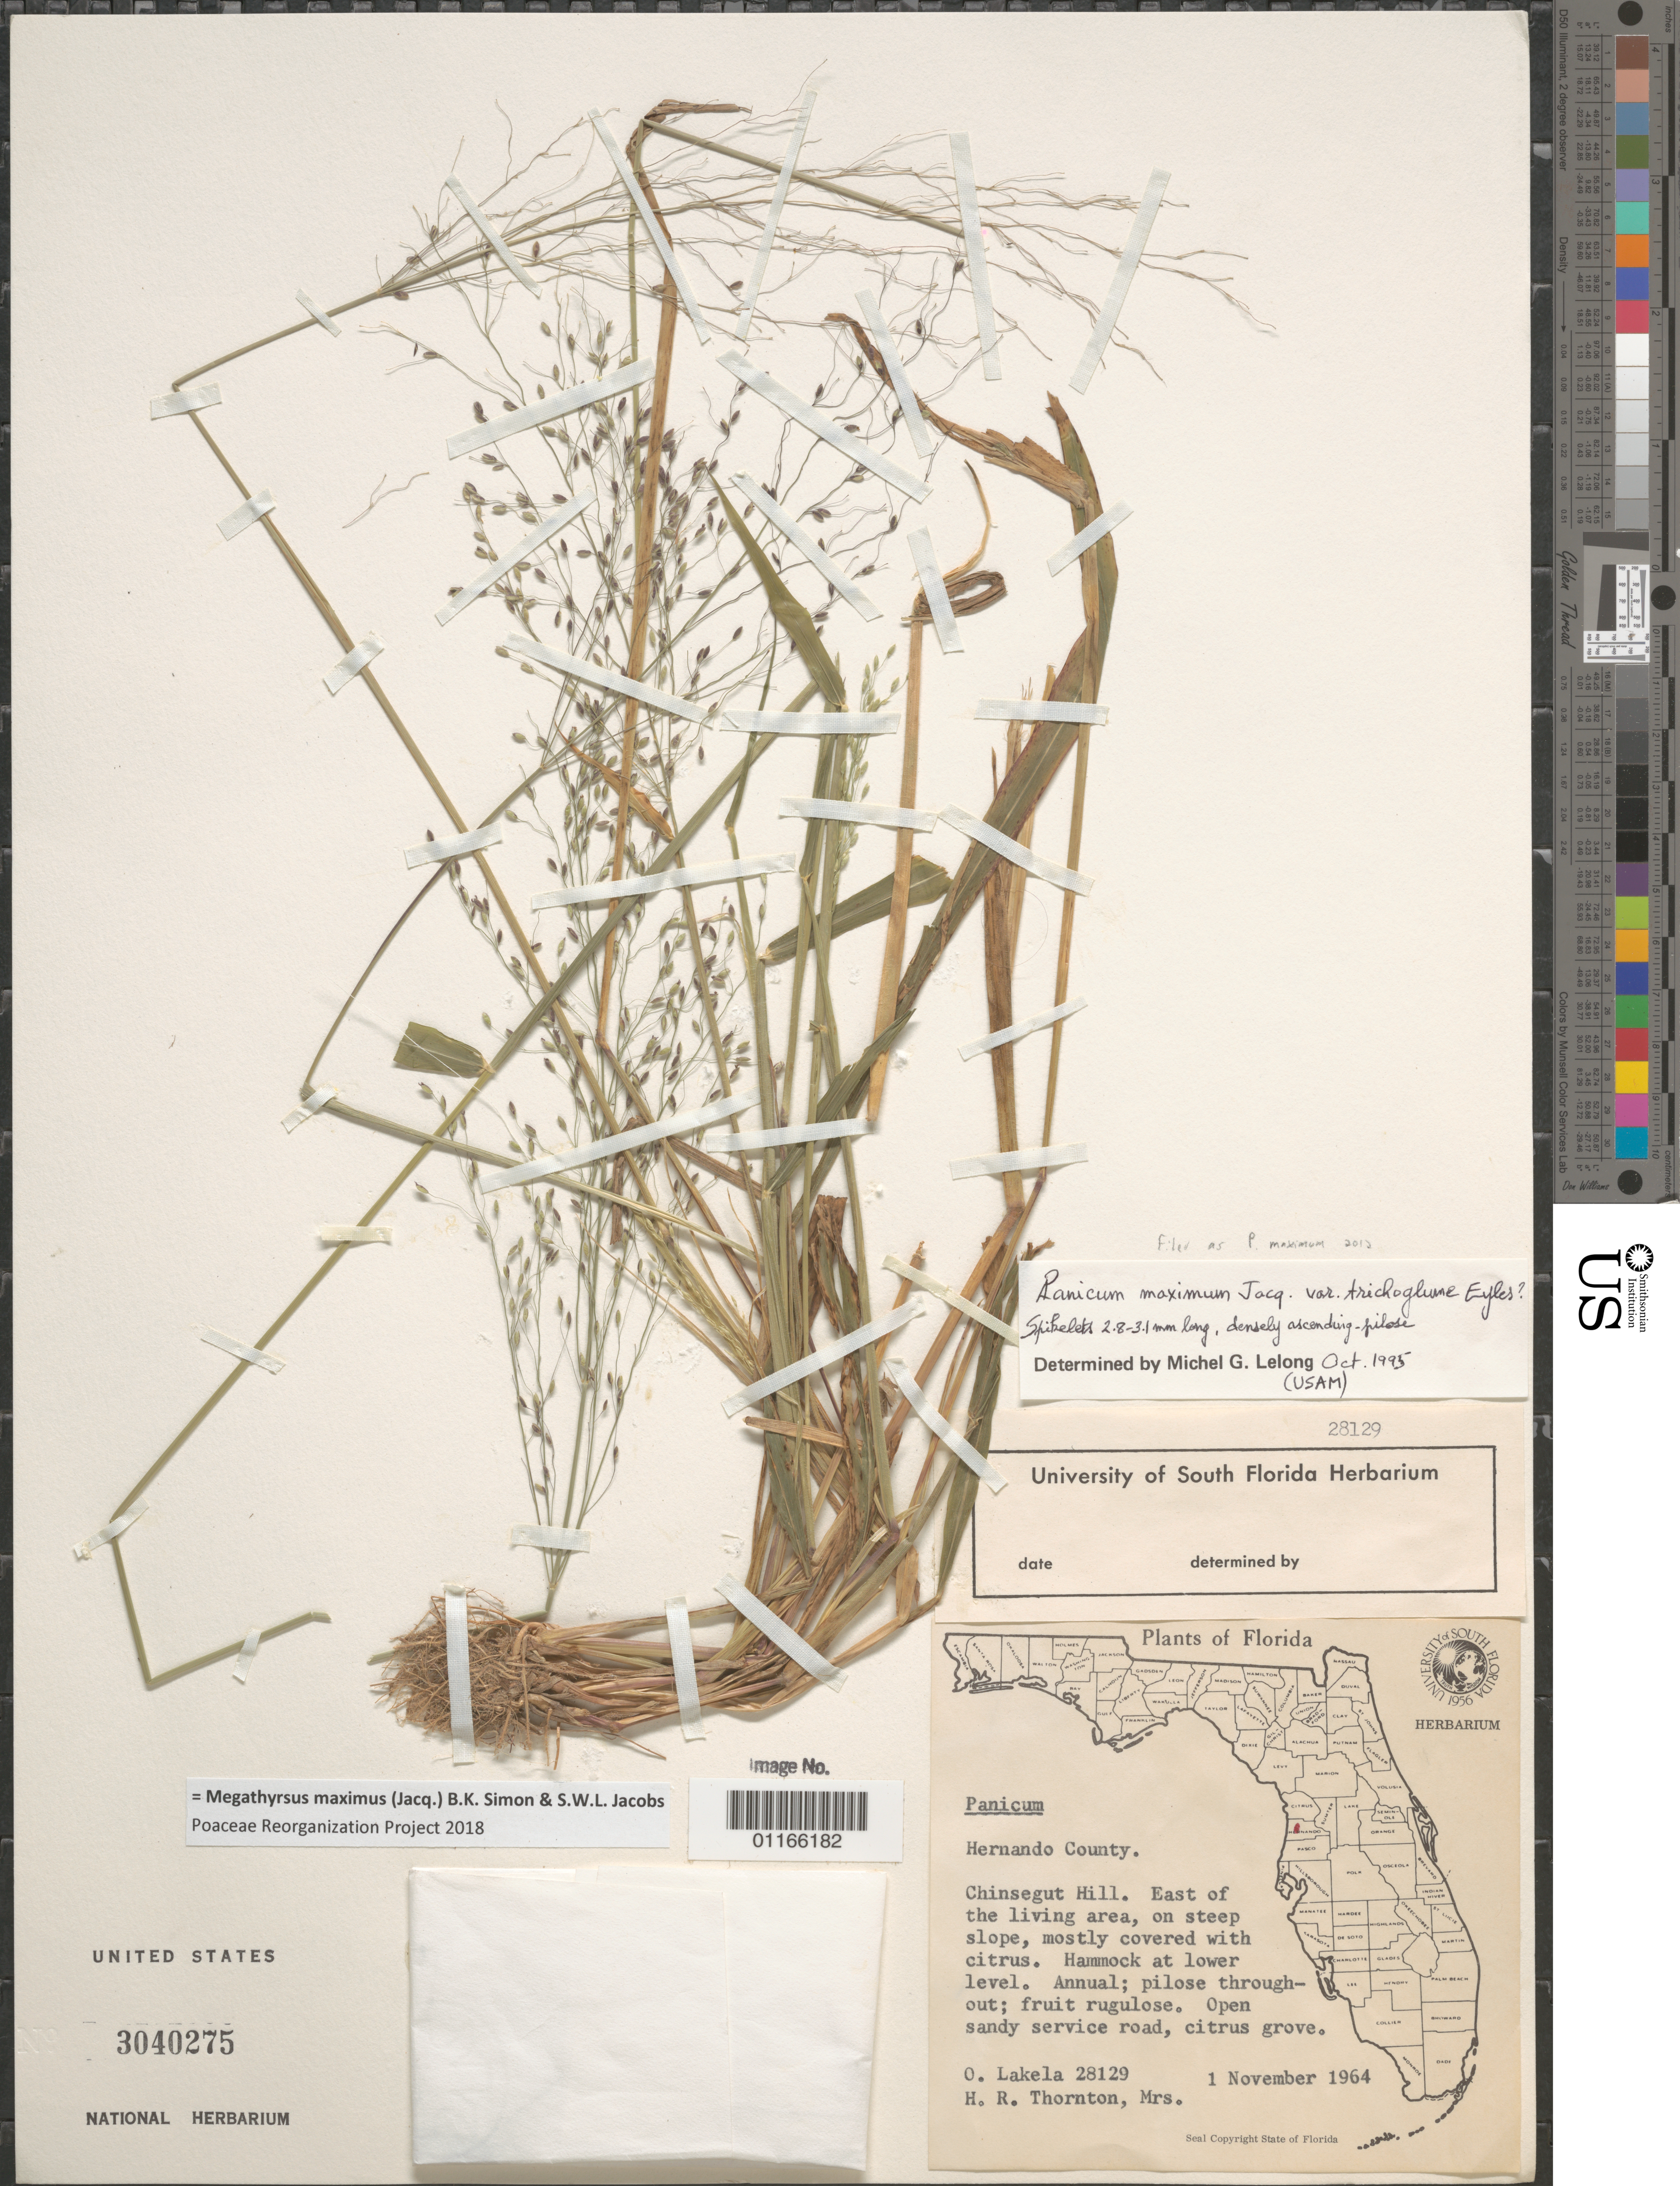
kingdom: Plantae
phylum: Tracheophyta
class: Liliopsida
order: Poales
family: Poaceae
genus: Megathyrsus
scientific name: Megathyrsus maximus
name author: (Jacq.) B.K. Simon & S.W.L. Jacobs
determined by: Poaceae Reorganization Project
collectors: O. K. Lakela & H. Thornton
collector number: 28129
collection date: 1964-11-01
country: United States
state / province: Florida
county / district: Hernando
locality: Chinsegut Hill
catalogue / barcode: US 3040275